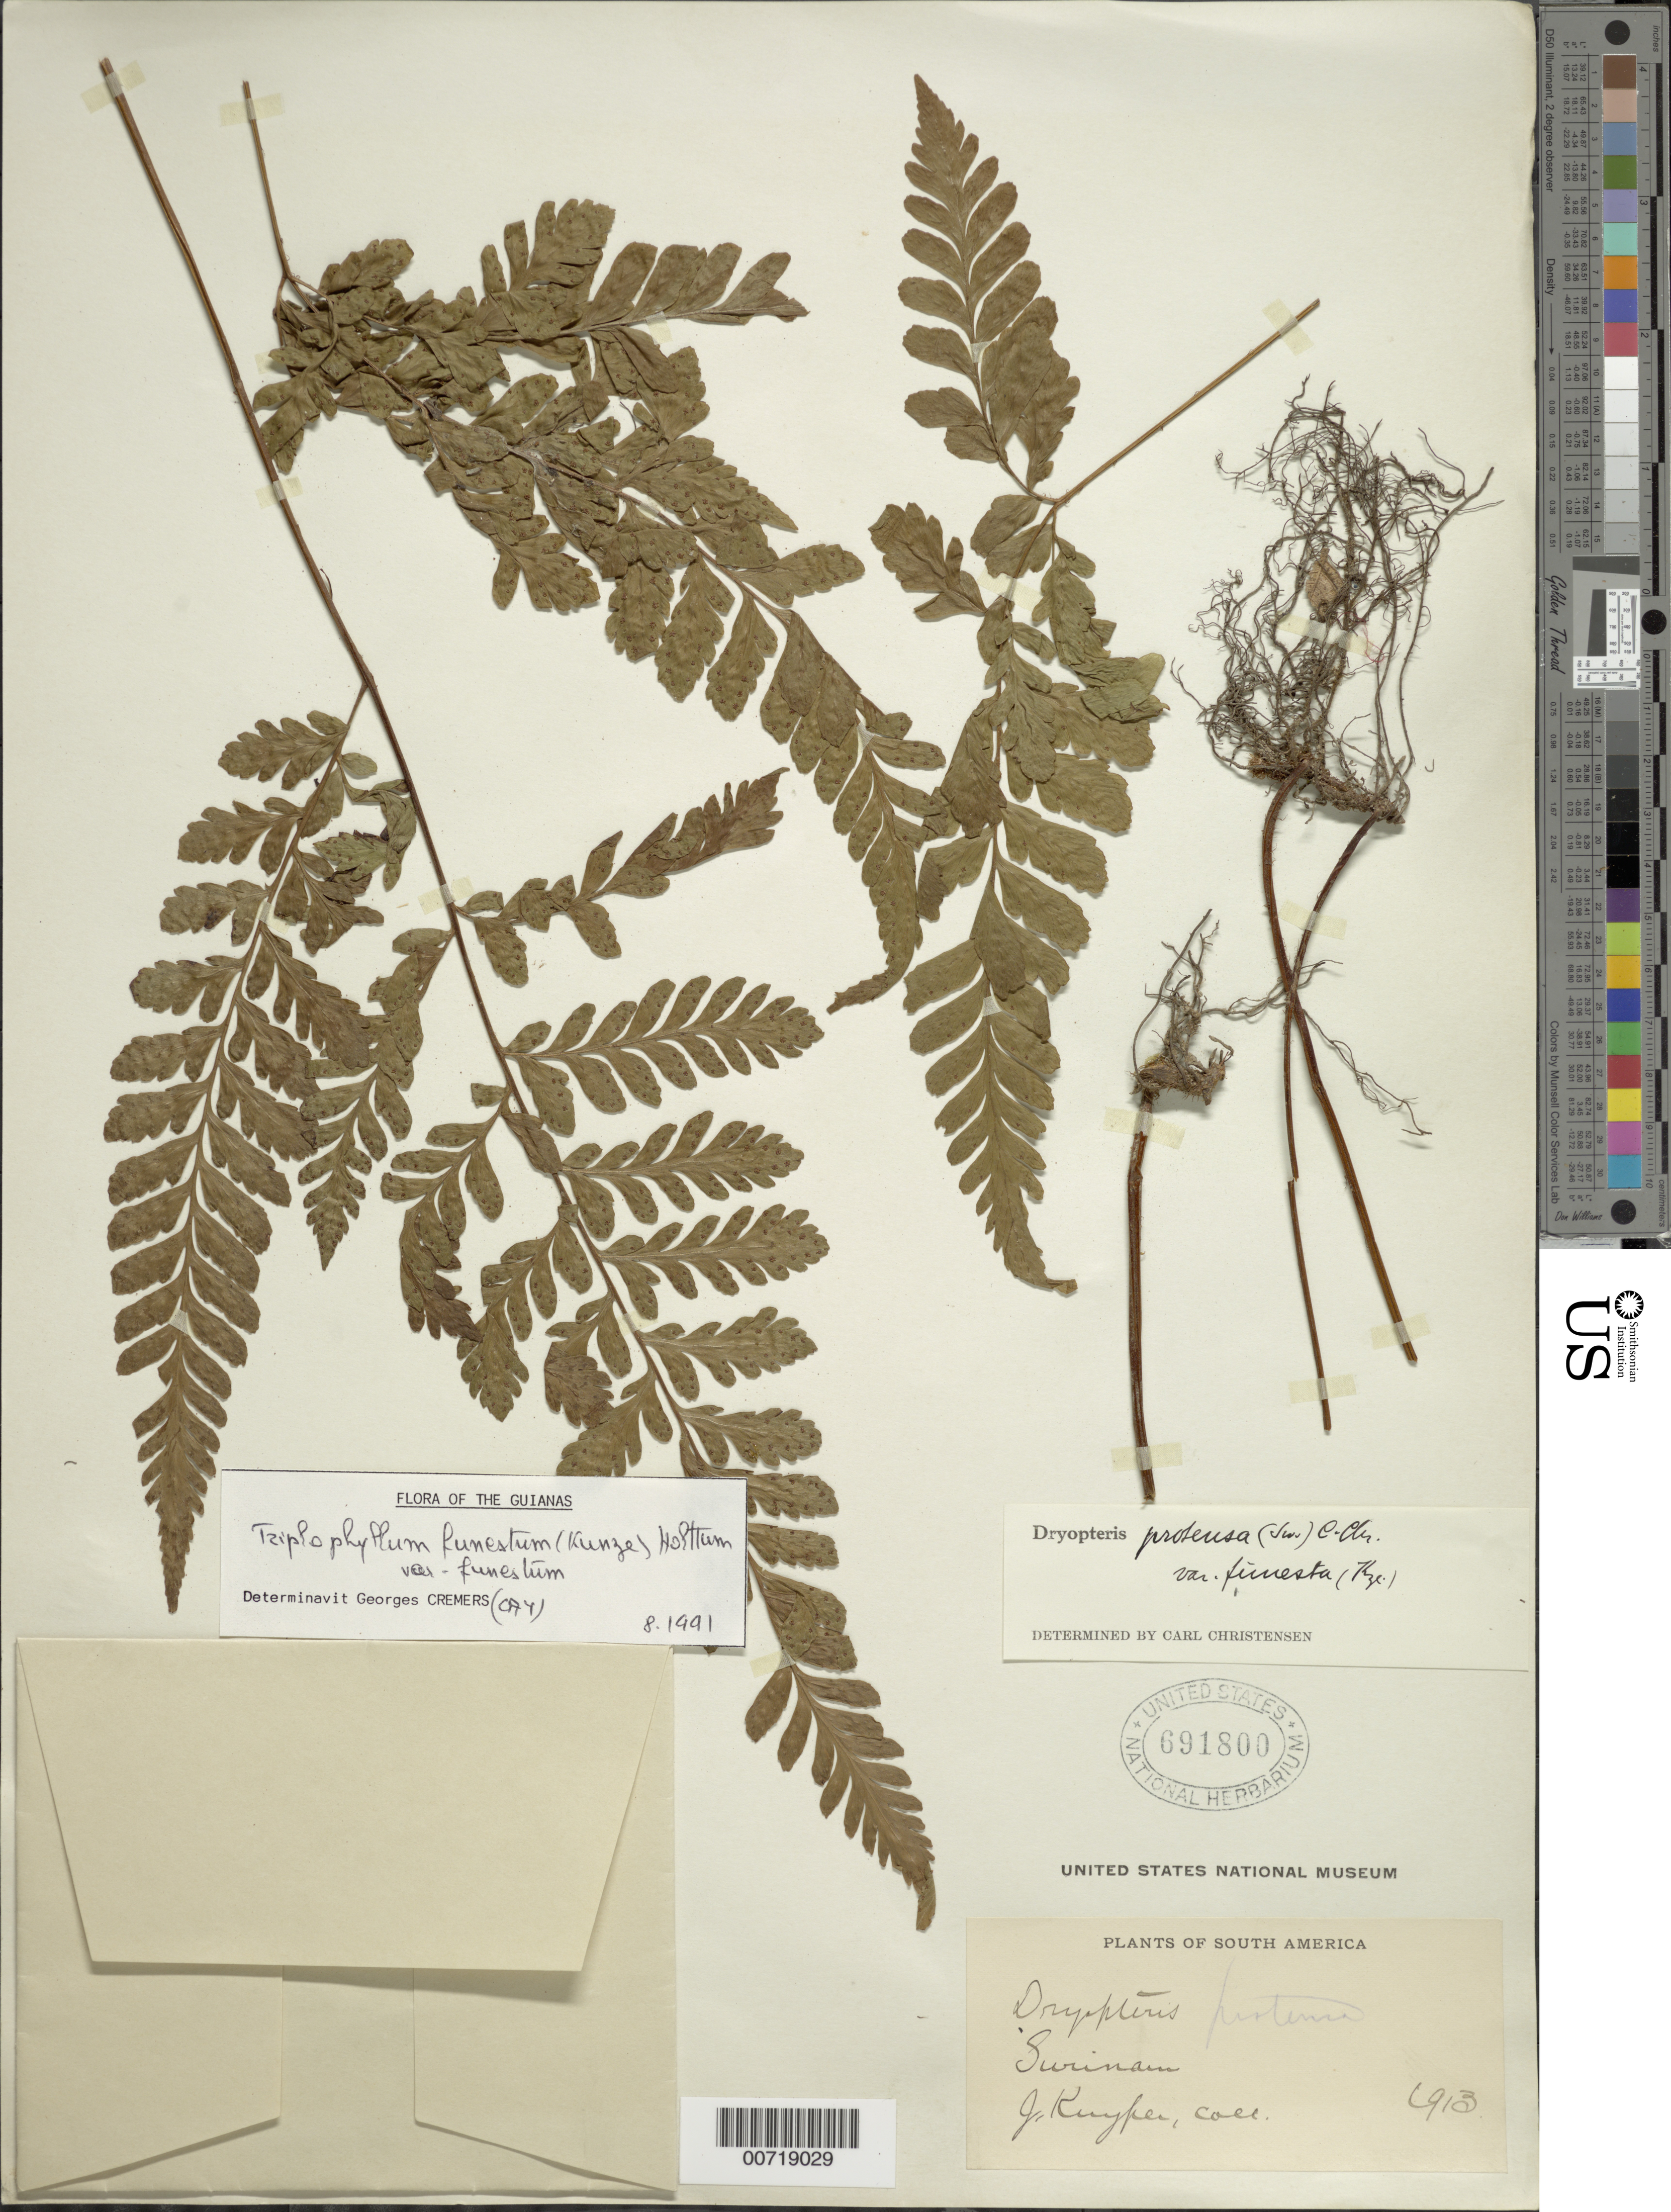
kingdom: Plantae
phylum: Tracheophyta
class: Polypodiopsida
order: Polypodiales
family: Tectariaceae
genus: Triplophyllum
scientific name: Triplophyllum funestum var. funestum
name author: (Kunze) Holttum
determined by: Cremers, Georges A.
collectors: J. Kuyper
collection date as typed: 1913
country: Suriname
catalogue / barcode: US 691800